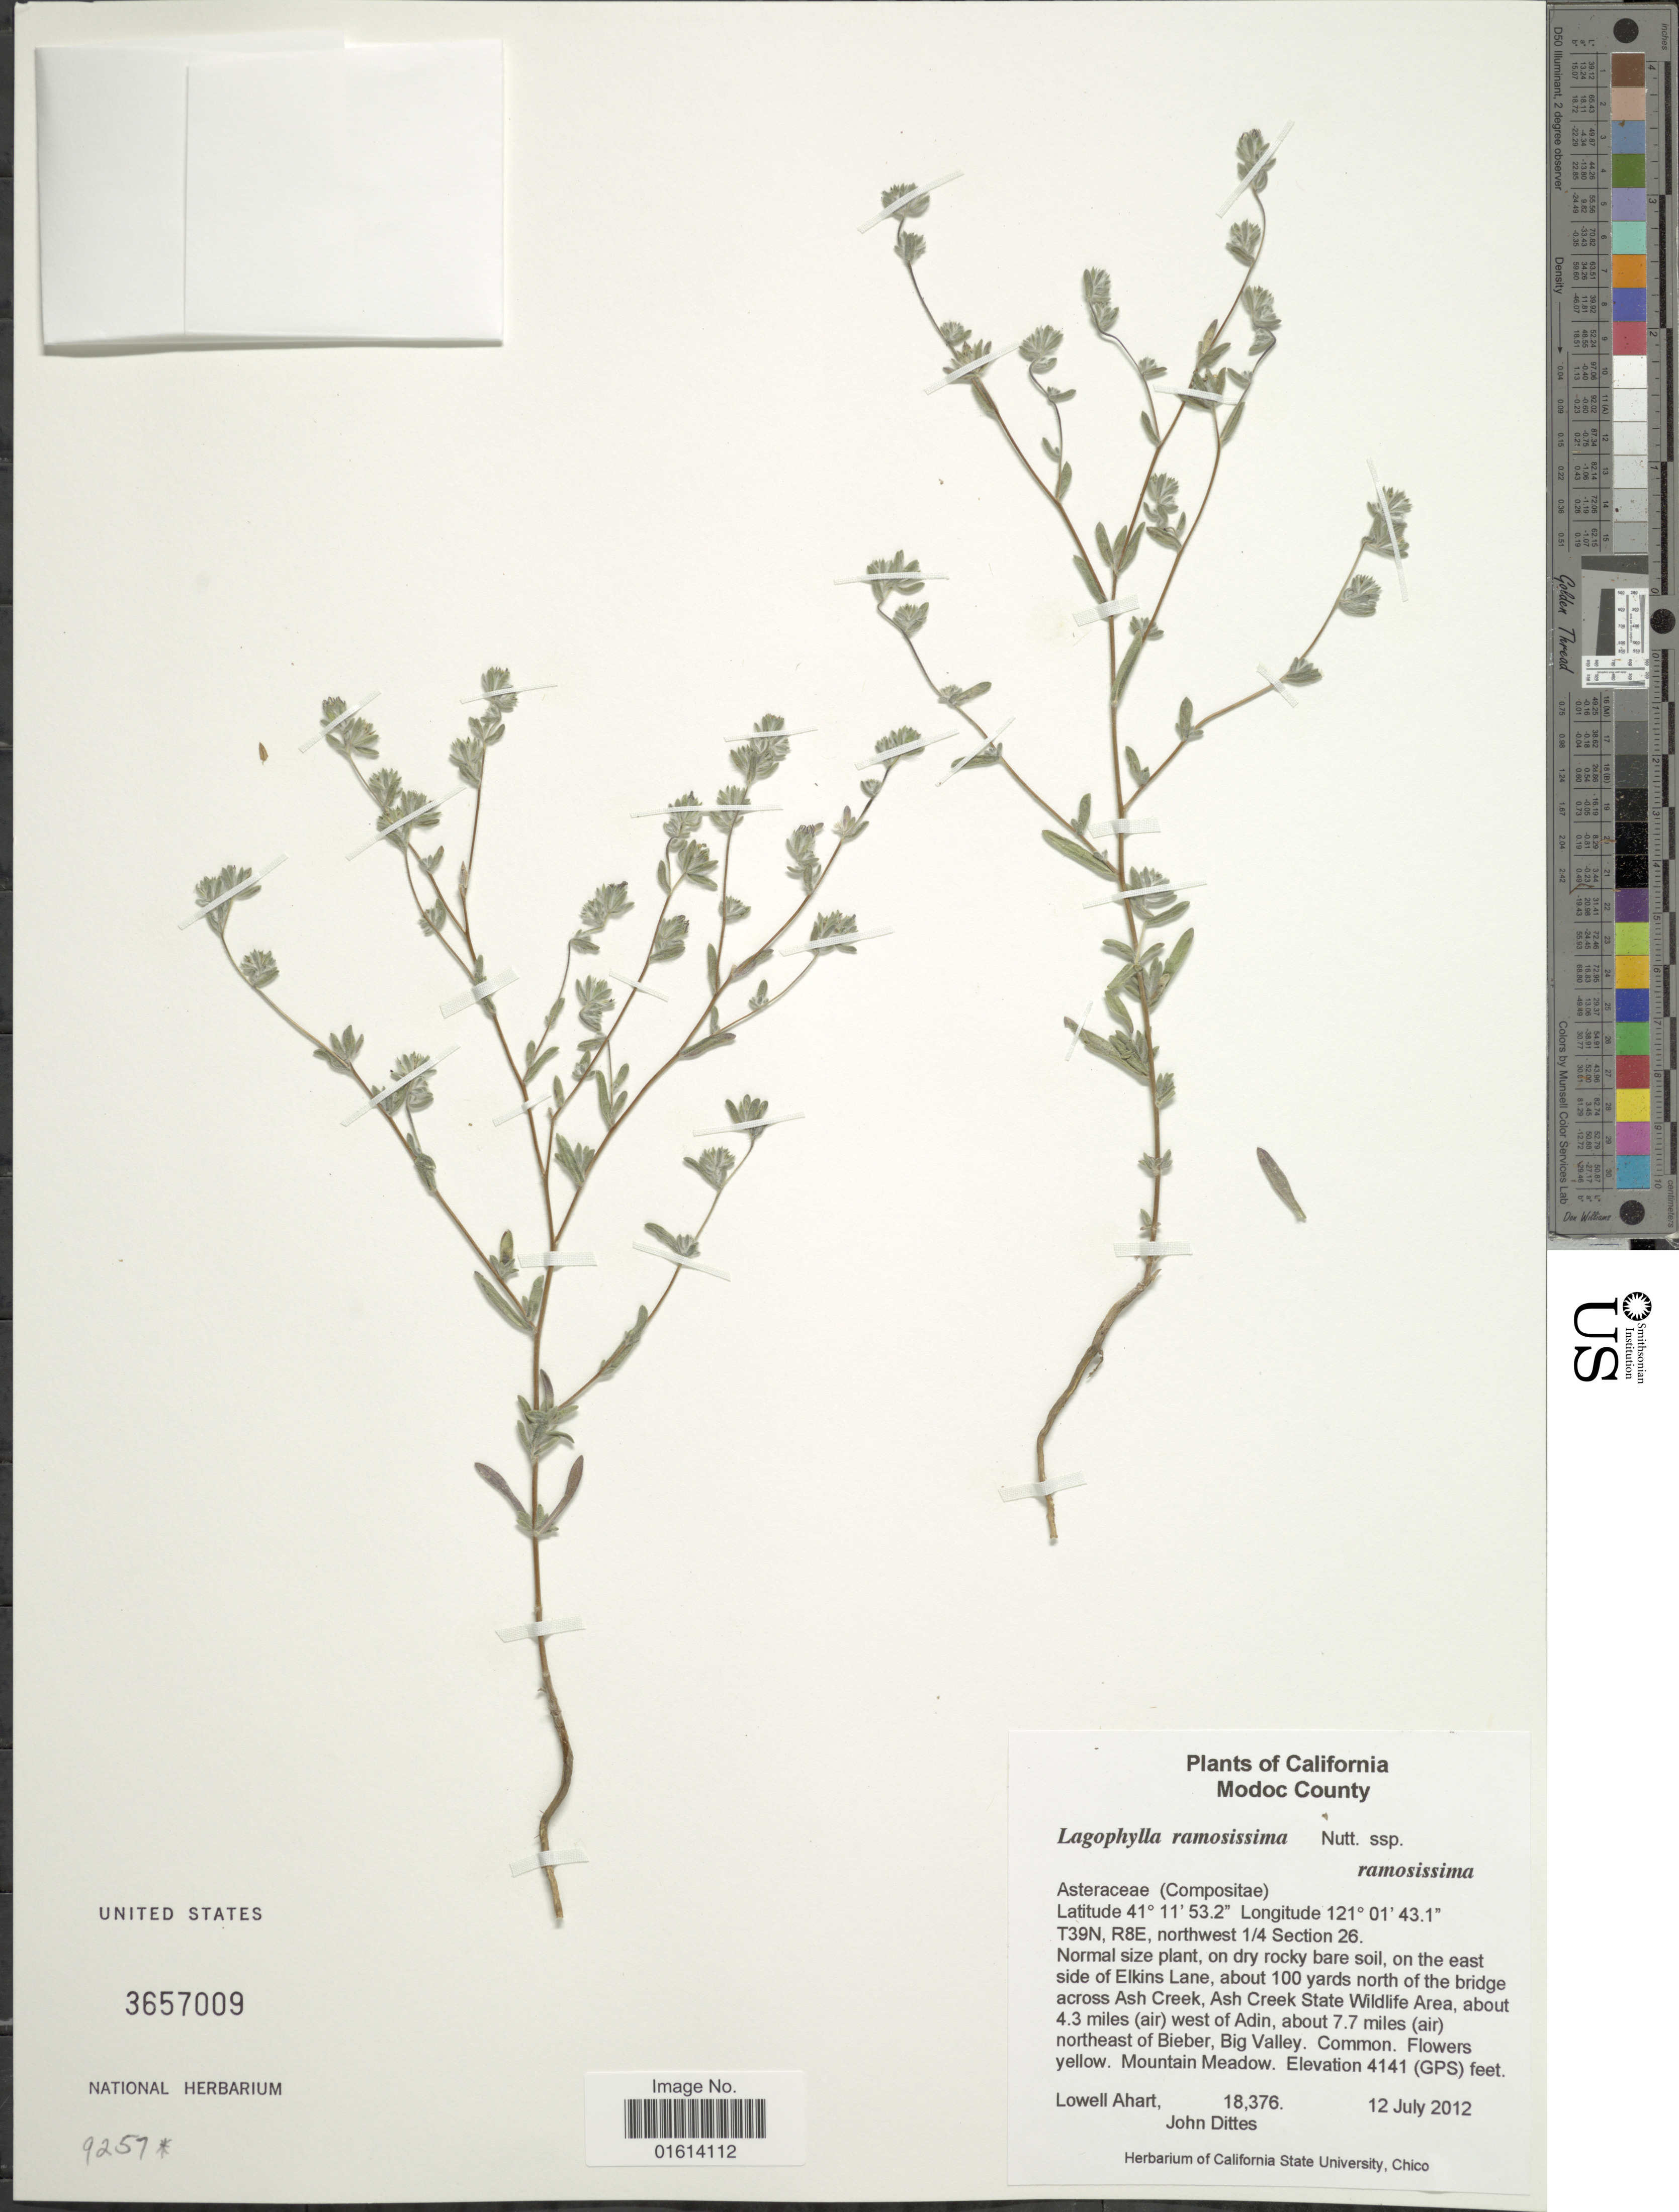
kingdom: Plantae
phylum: Tracheophyta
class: Magnoliopsida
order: Asterales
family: Asteraceae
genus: Lagophylla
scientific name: Lagophylla ramosissima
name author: Nutt.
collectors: L. Ahart & J. Dittes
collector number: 18376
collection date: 2012-07-12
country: United States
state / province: California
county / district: Modoc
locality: Modoc County, T39N, R8E, northwest 1/4 Section 26, east side of Elkins Lane, about 100 yards north of the bridge across Ash Creek, Ash Creek State Wildlife Area, about 4.3 miles (air) west of Adin, about 7.7 miles (air) northeast of Bieber, Big Valley, Mountain Meadow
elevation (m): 1262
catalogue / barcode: US 3657009